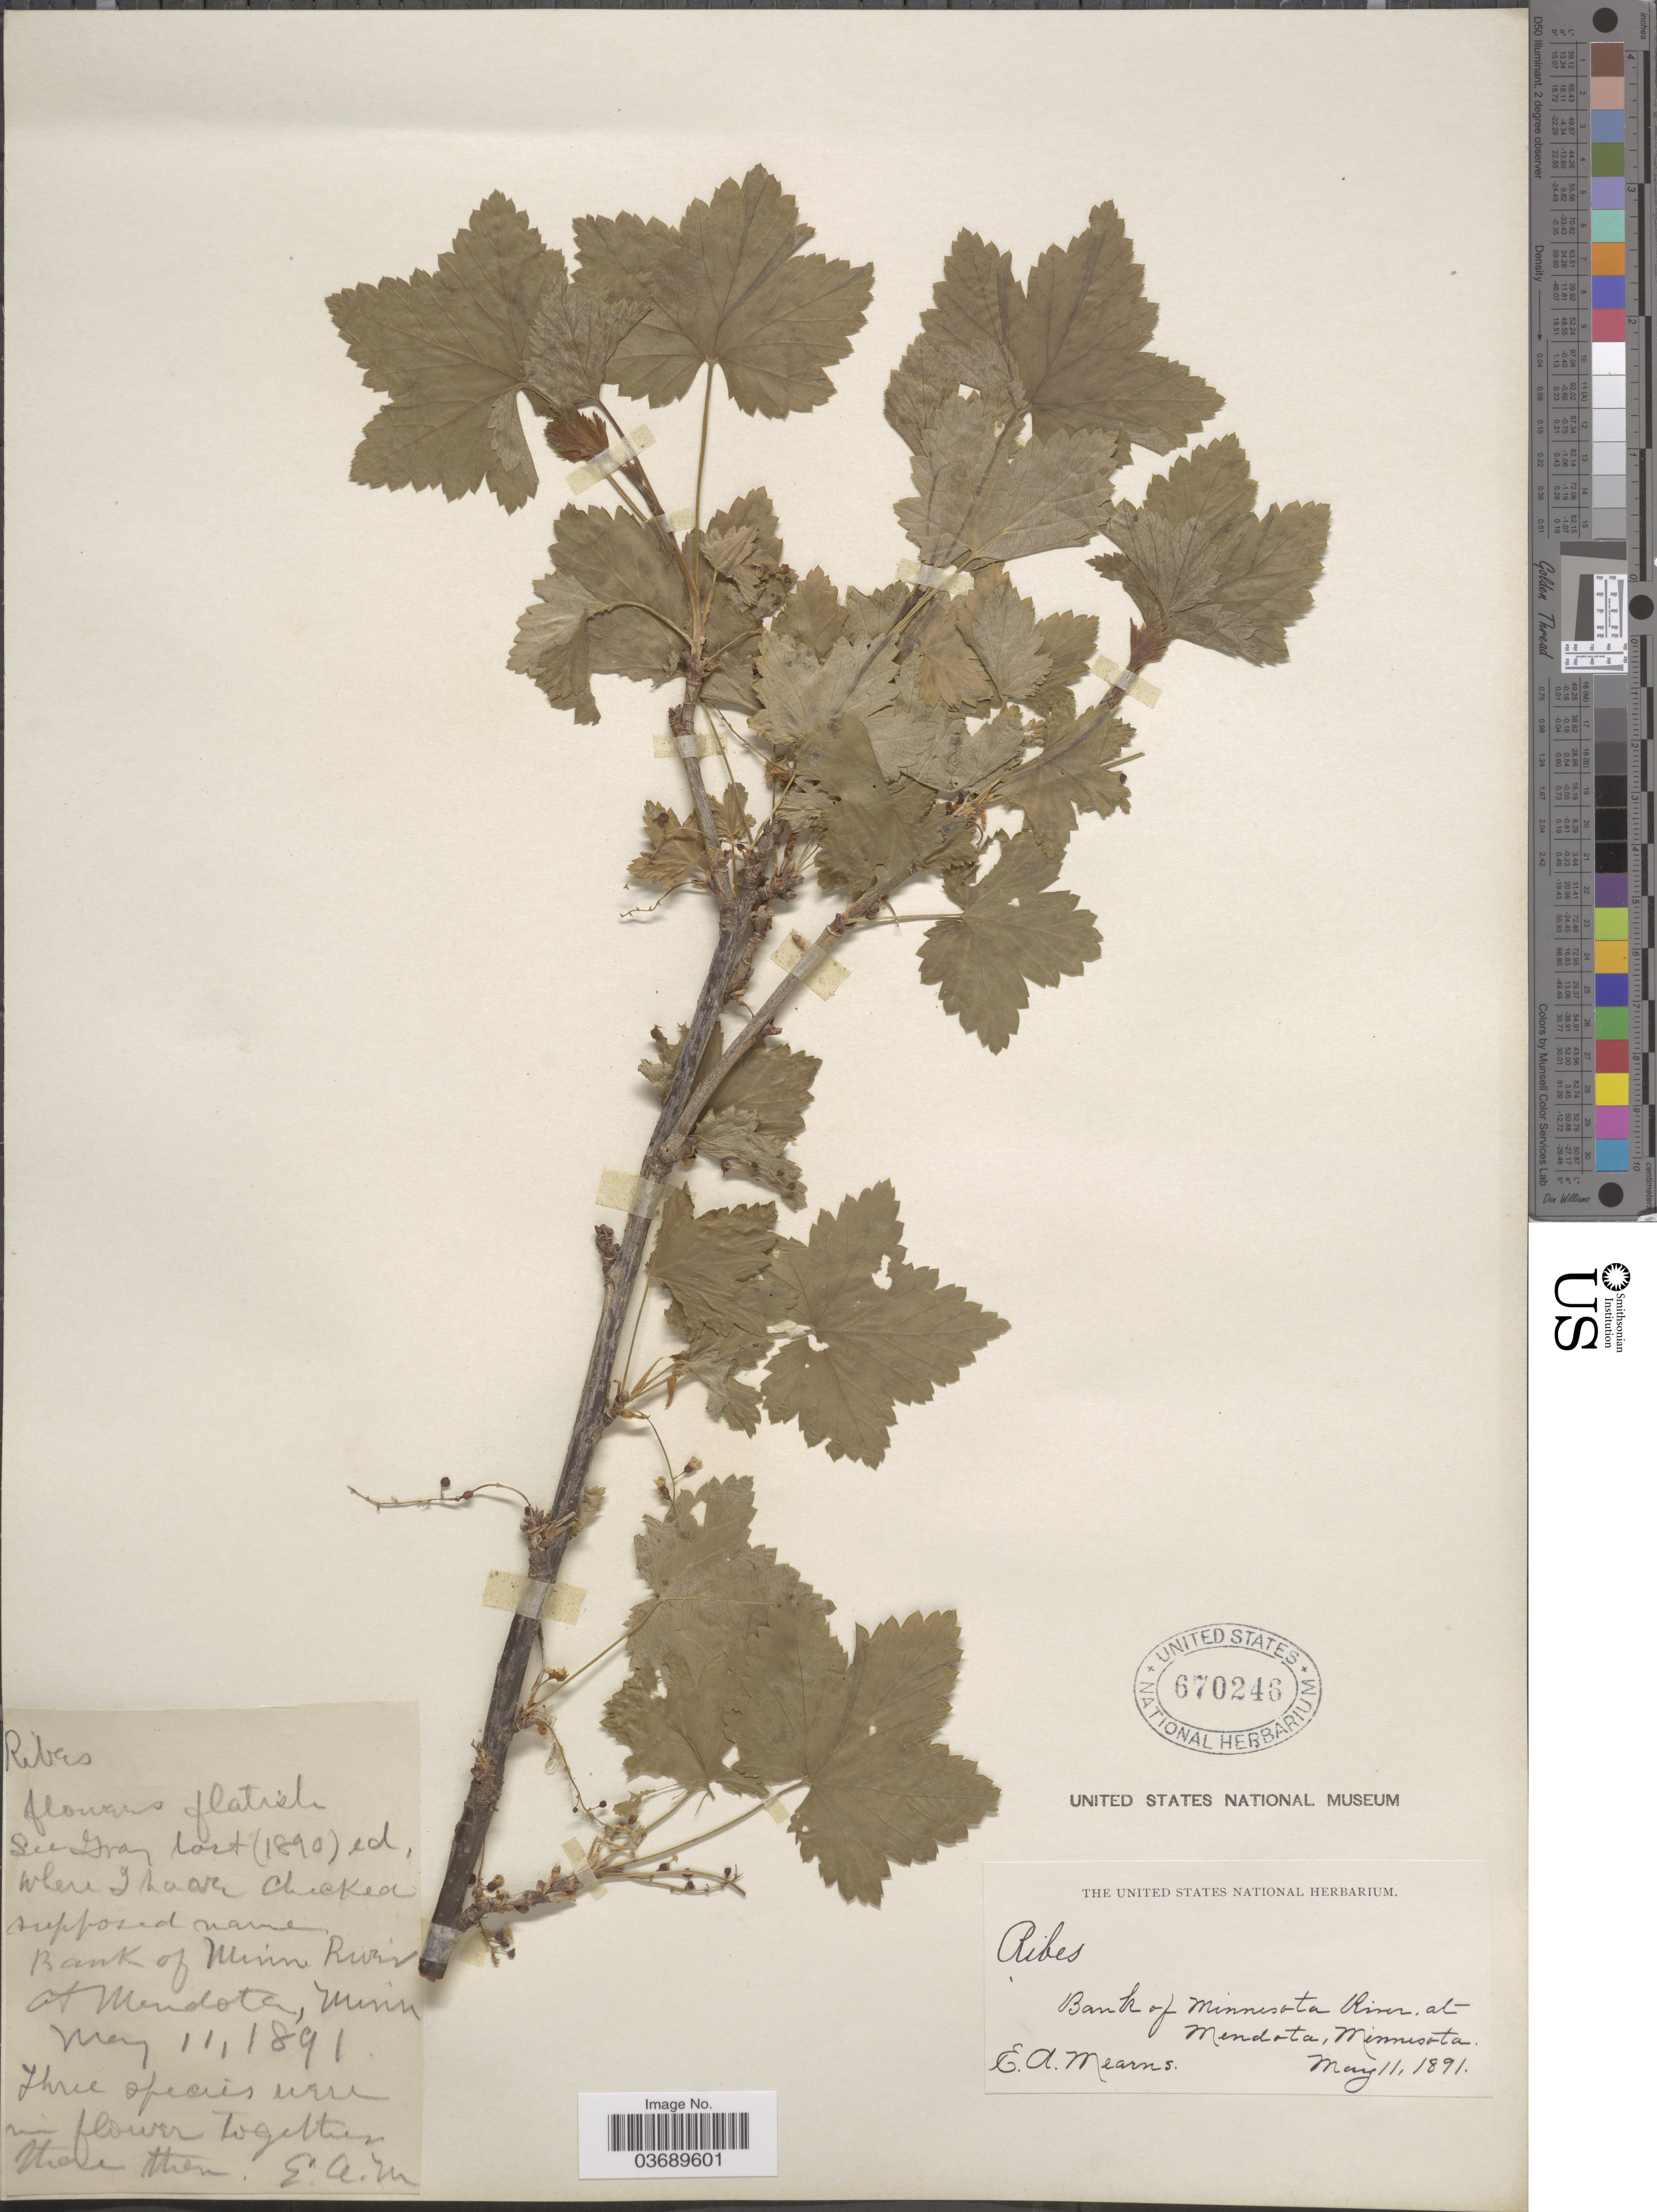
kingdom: Plantae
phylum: Tracheophyta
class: Magnoliopsida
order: Saxifragales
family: Grossulariaceae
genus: Ribes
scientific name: Ribes sp.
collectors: E. A. Mearns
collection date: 1891-05-11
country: United States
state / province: Minnesota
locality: Bank of Minnesota River at Mendota.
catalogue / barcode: US 670246